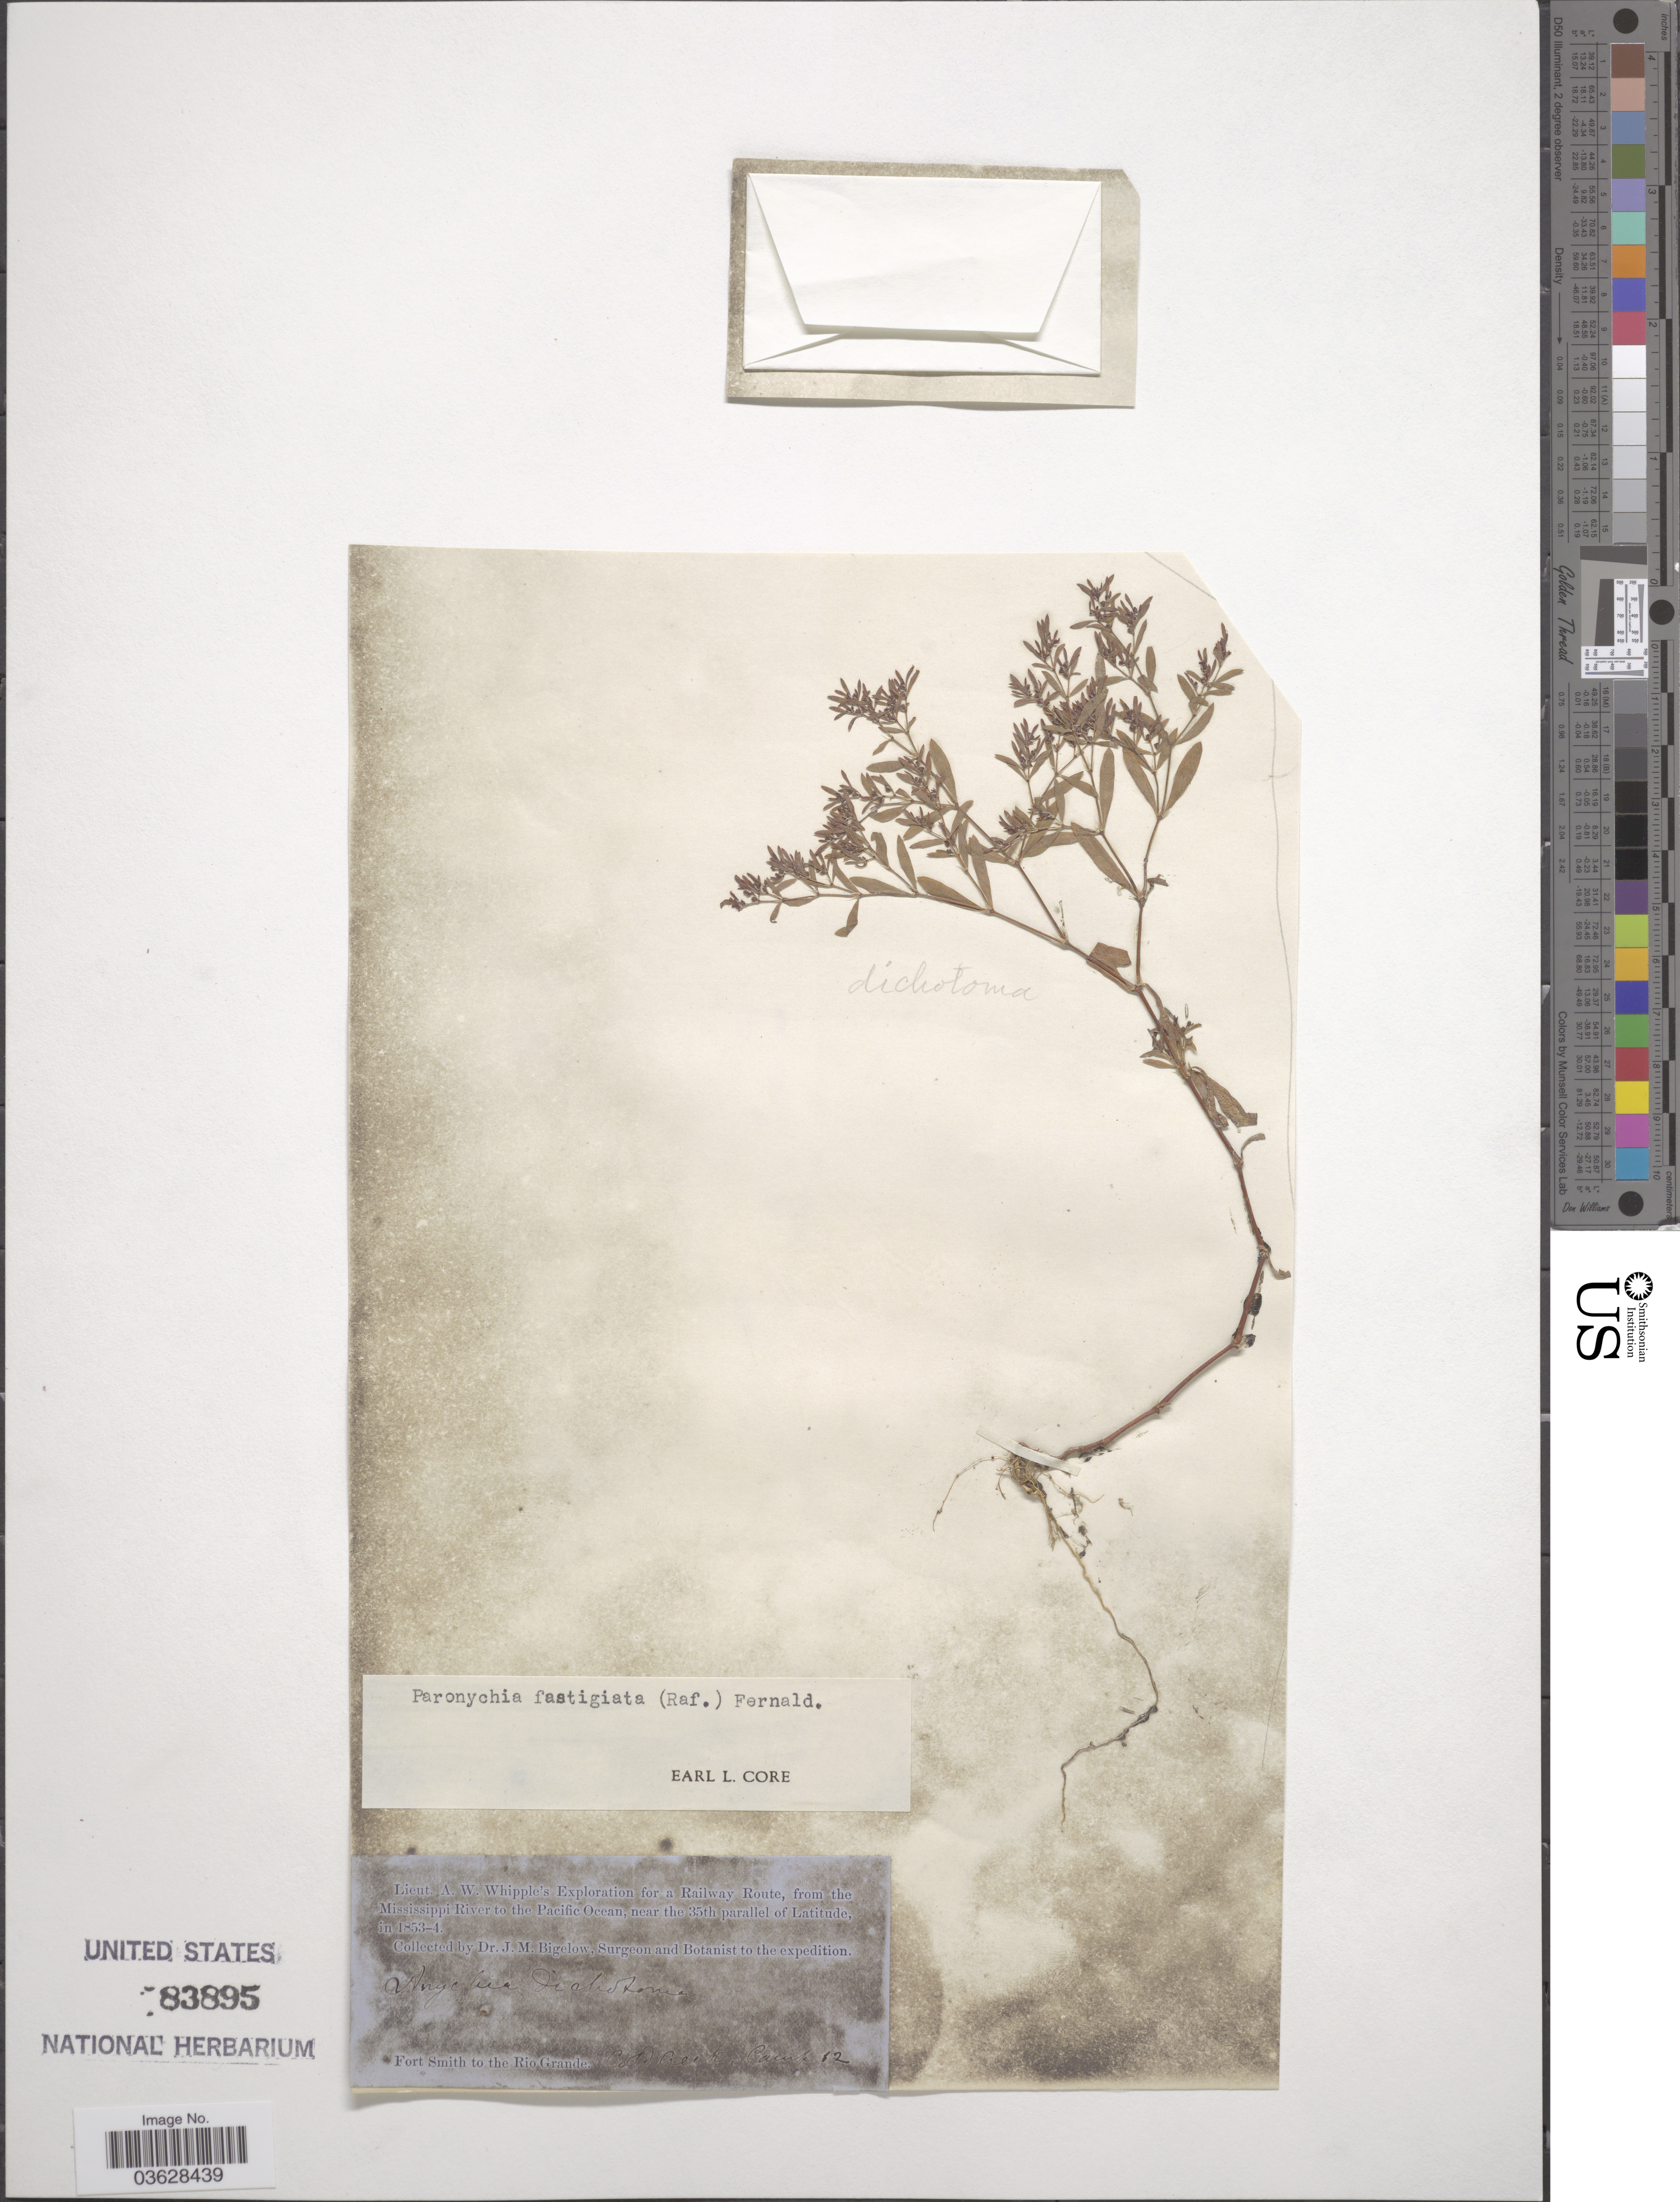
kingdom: Plantae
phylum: Tracheophyta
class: Magnoliopsida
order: Caryophyllales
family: Caryophyllaceae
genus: Paronychia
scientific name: Paronychia fastigiata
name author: (Raf.) Fernald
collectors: J. M. Bigelow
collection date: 1853/1854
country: United States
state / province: Oklahoma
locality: A Railway Route, from the Mississippi River to the Pacific Ocean, near the 35th parallel of Latitude. Fort Smith to the Rio Grande Cold Creek, Camp 12.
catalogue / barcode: US 83895